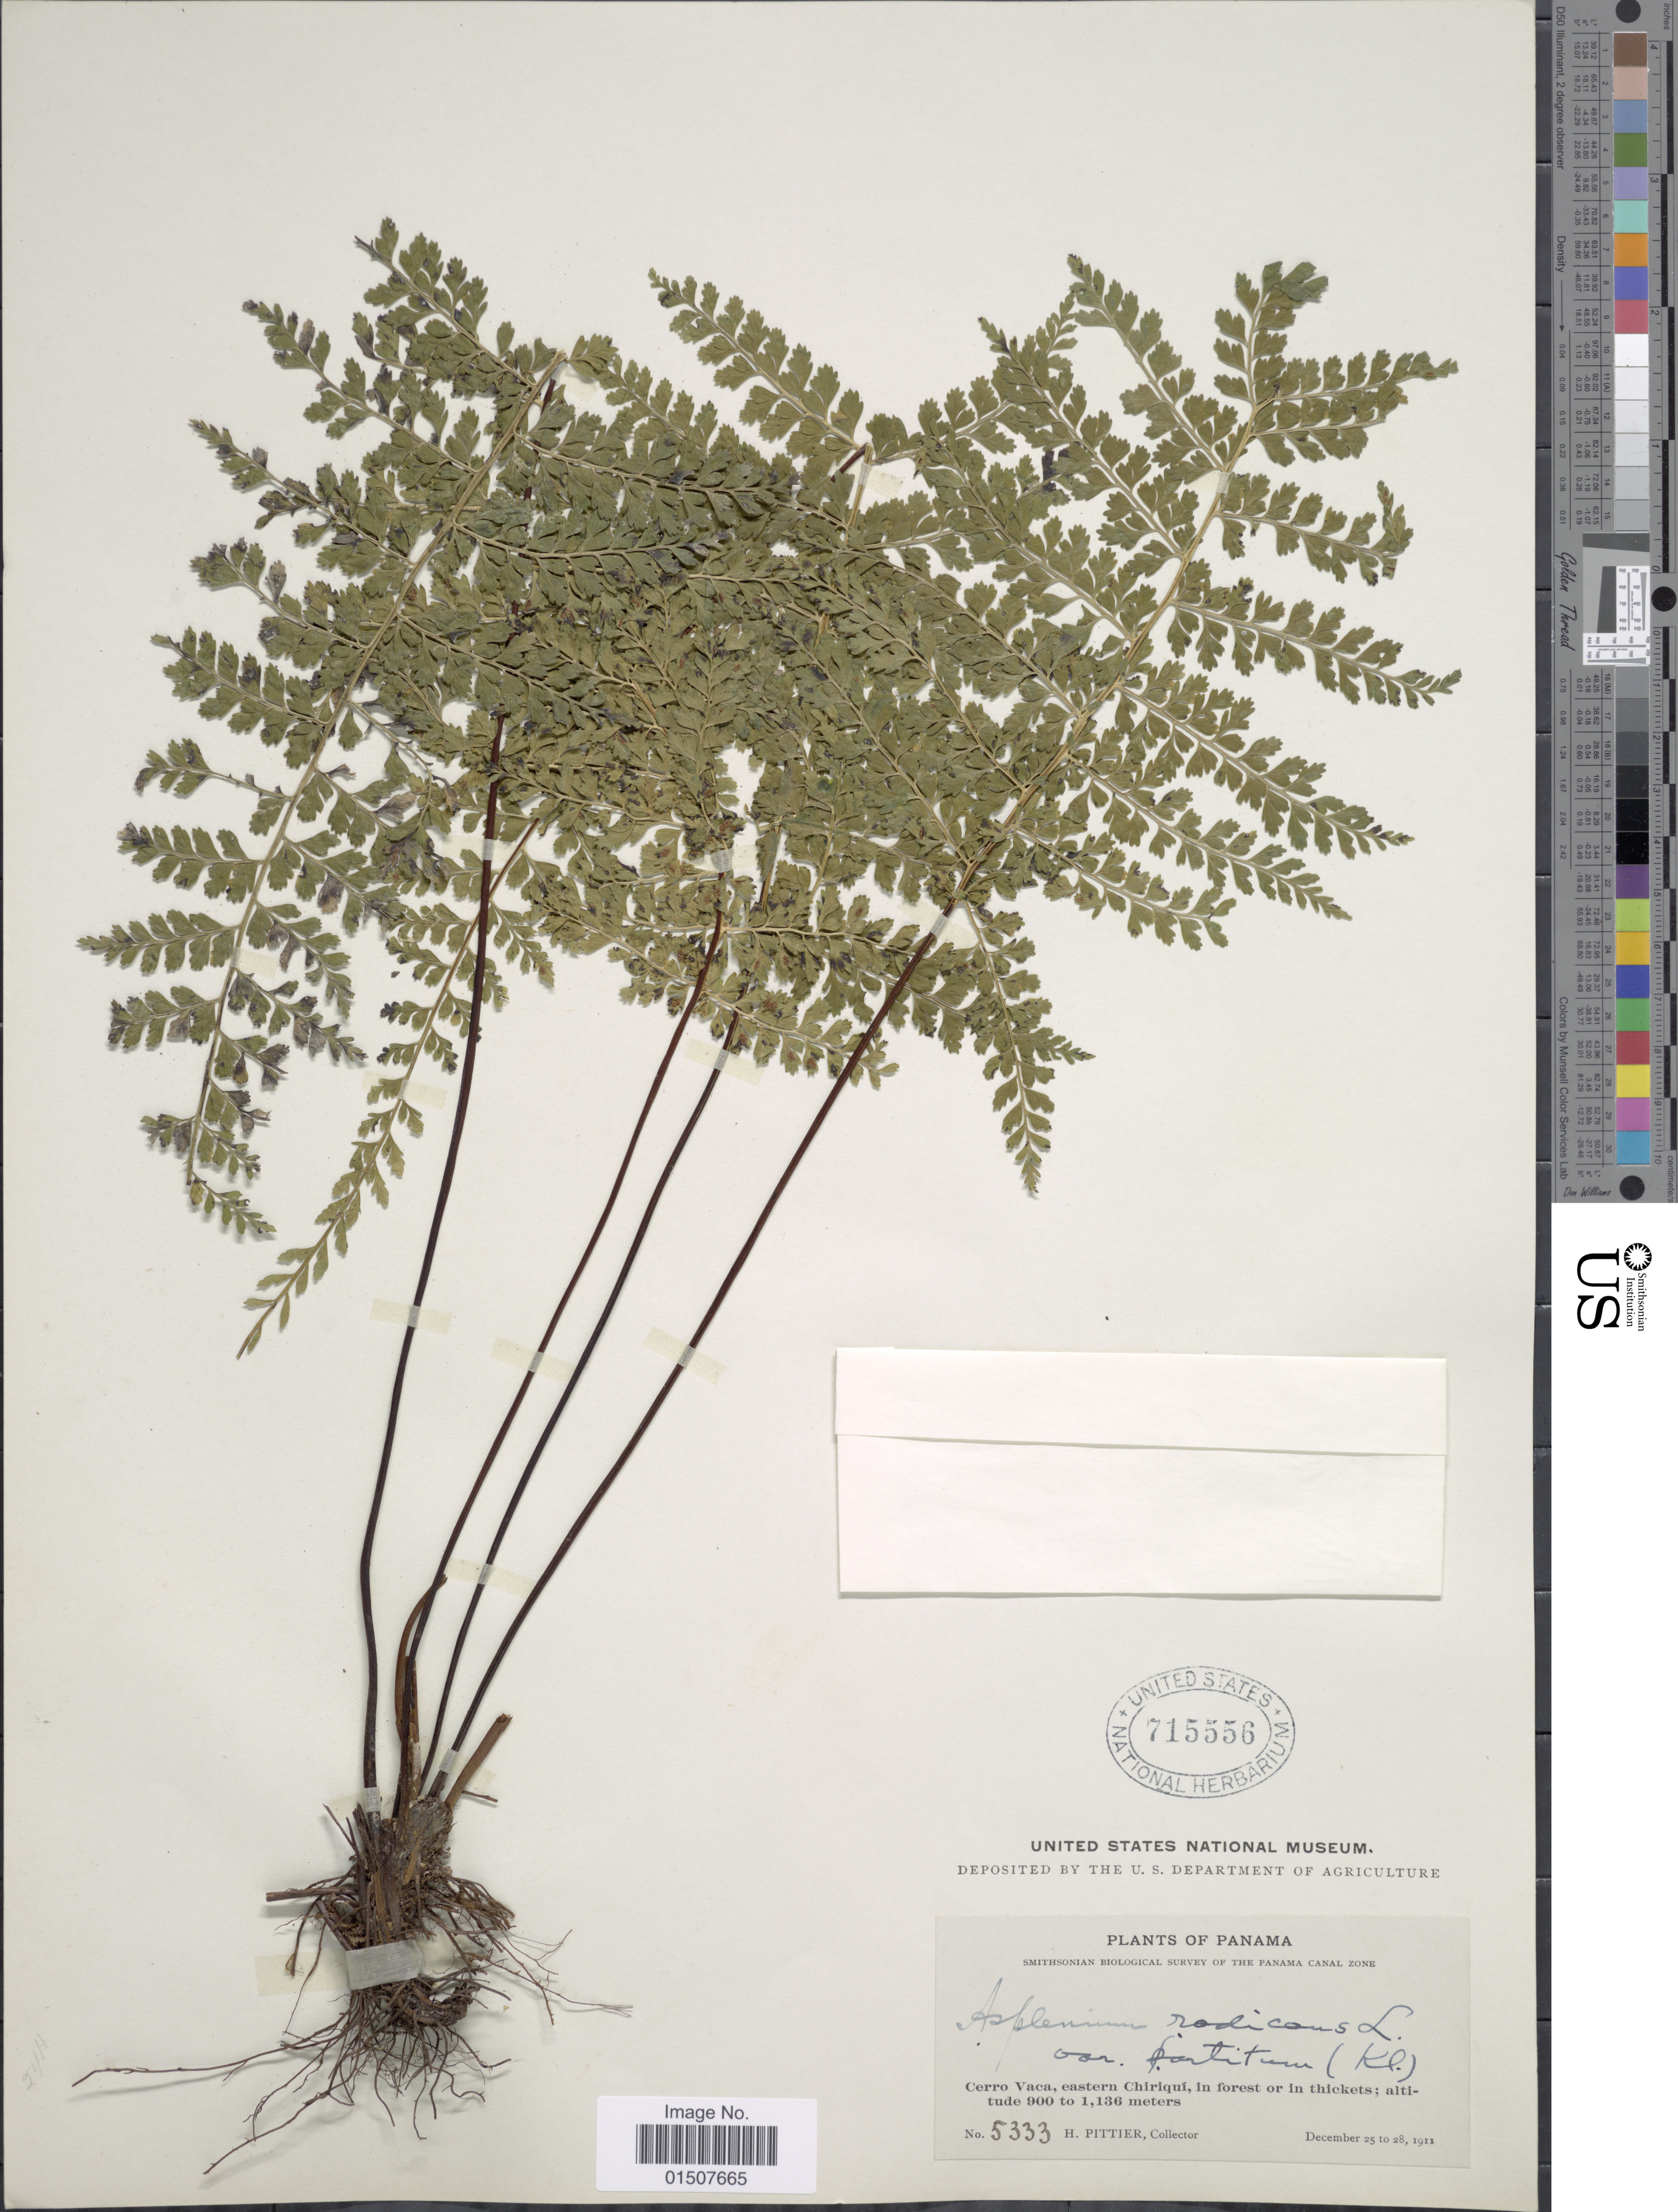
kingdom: Plantae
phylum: Tracheophyta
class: Polypodiopsida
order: Polypodiales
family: Aspleniaceae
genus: Asplenium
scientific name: Asplenium radicans var. partitum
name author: (Klotzsch) Hieron.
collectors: H. F. Pittier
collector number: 5333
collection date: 1911-12-25/1911-12-28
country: Panama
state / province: Chiriqui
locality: Cerro Vaca, eastern Chiriqui, in forest or in thickets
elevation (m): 900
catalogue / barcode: US 715556